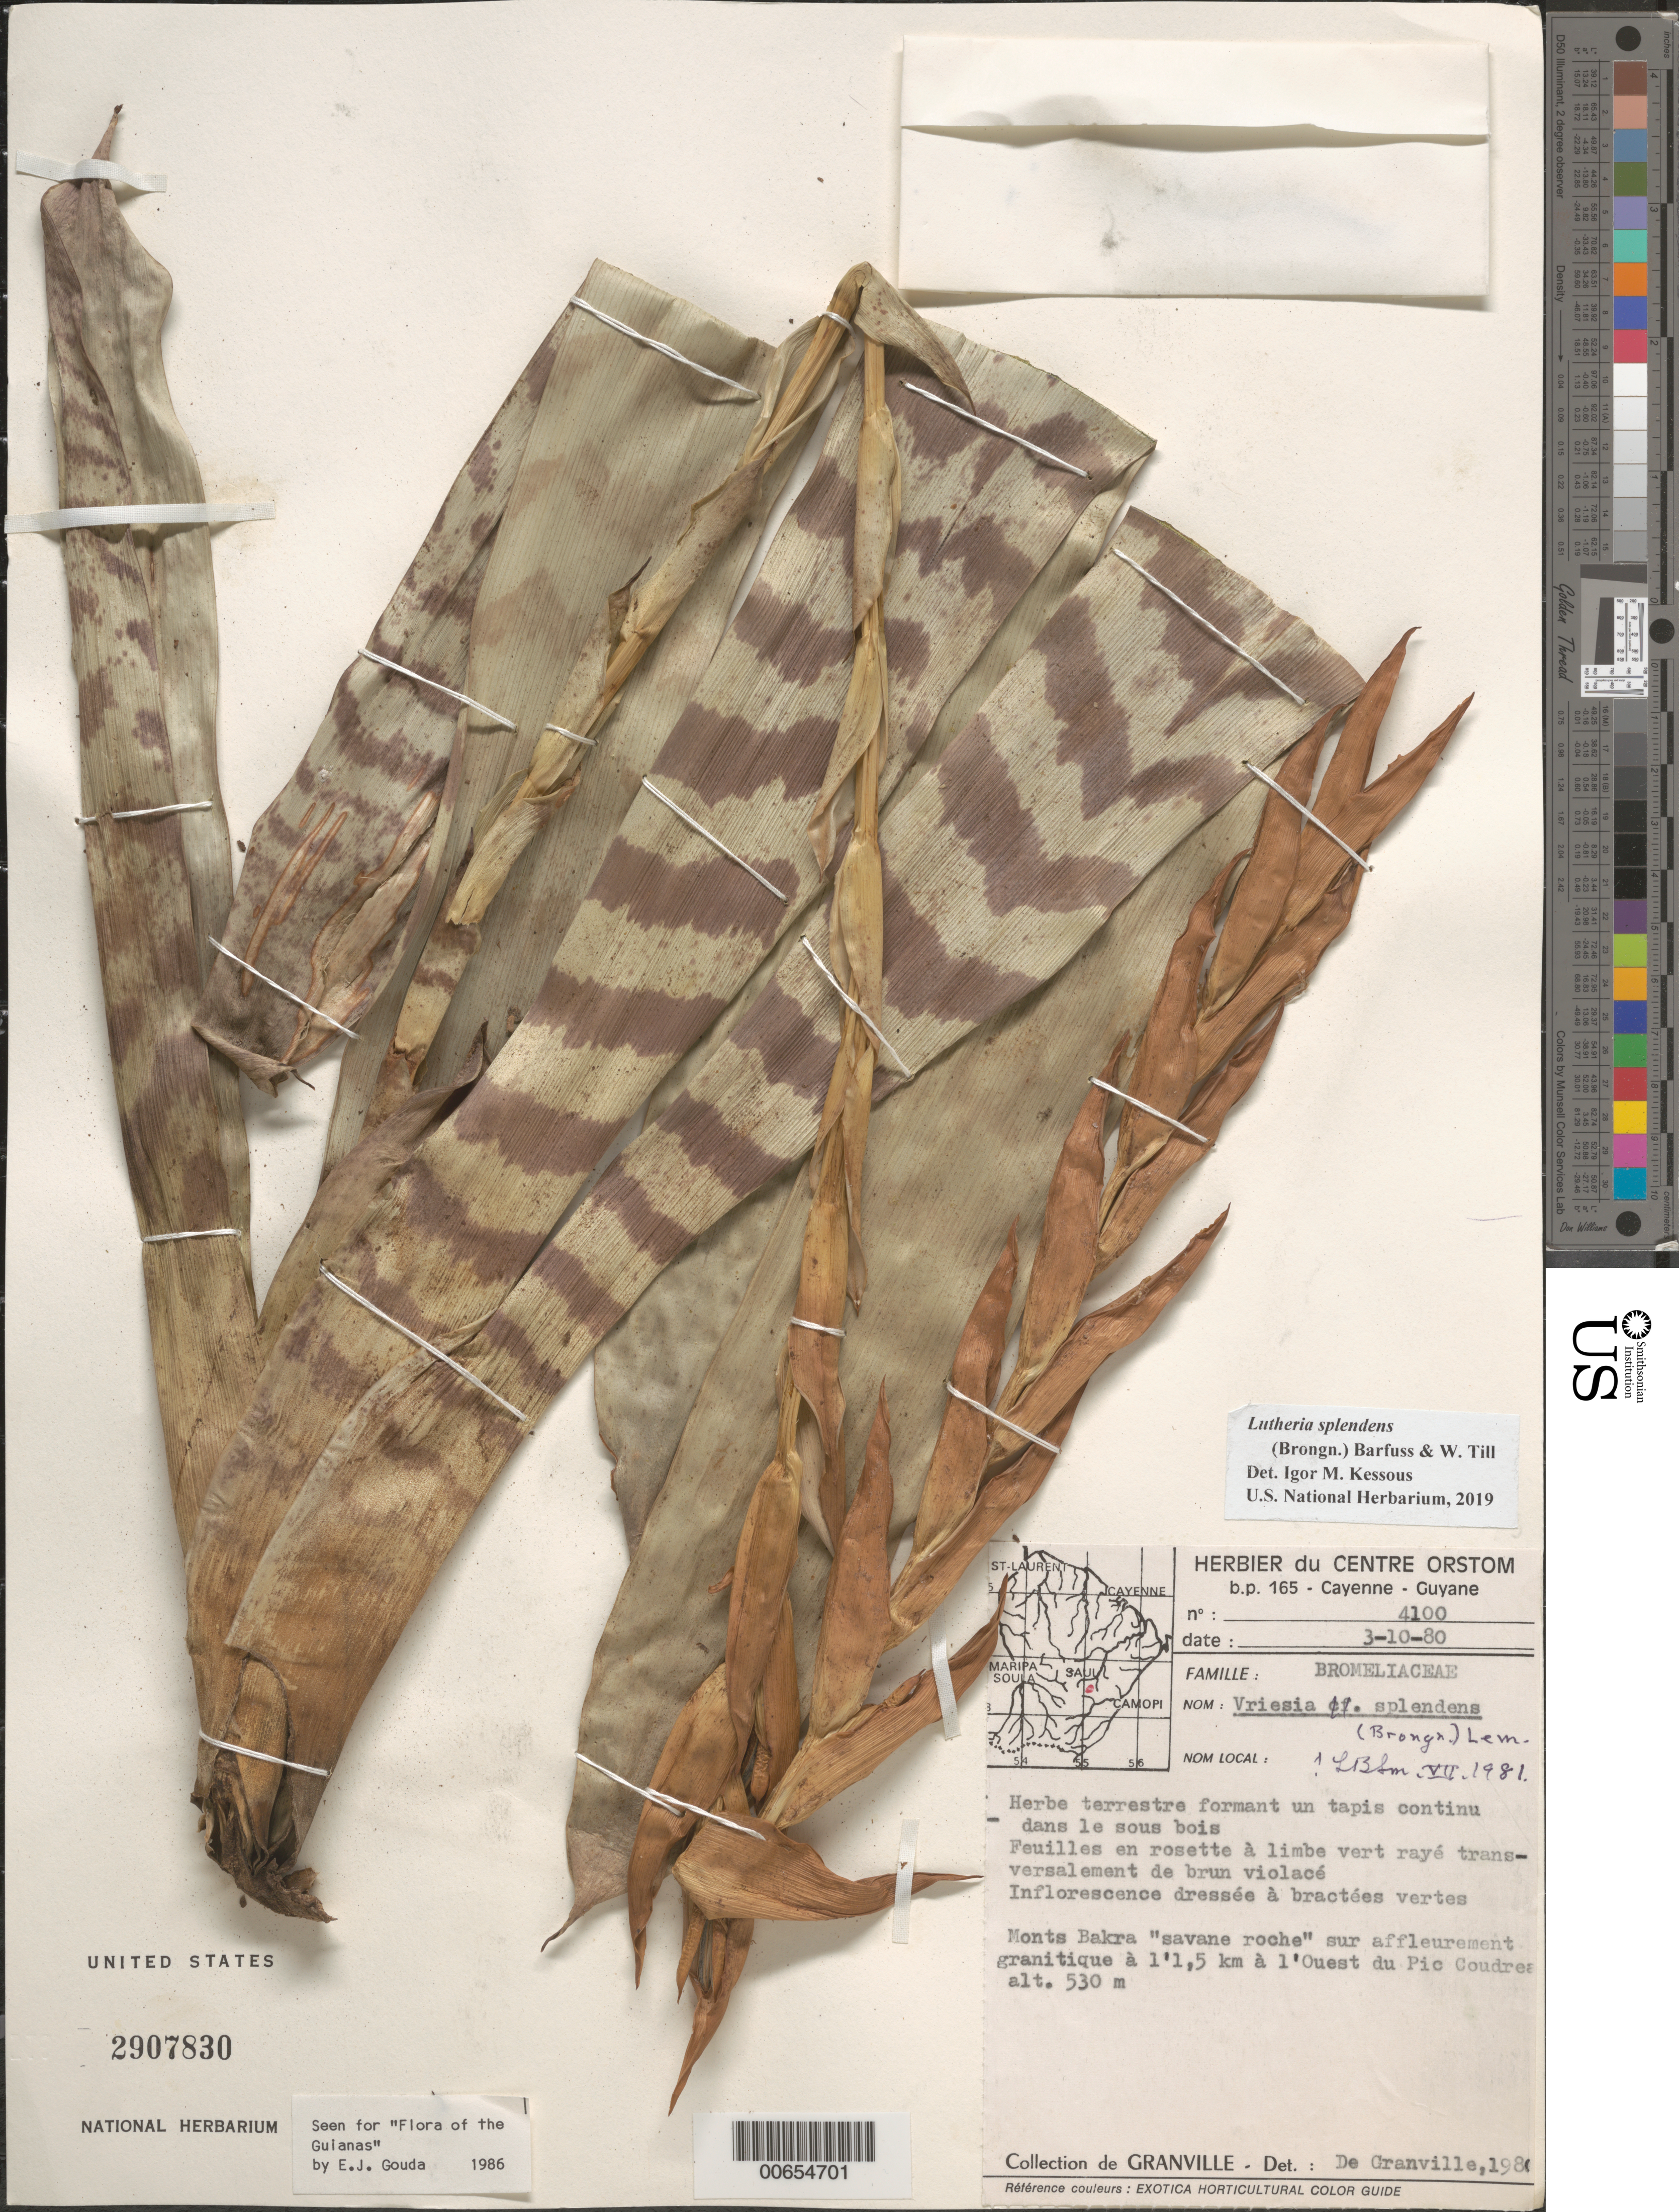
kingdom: Plantae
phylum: Tracheophyta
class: Liliopsida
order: Poales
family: Bromeliaceae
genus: Lutheria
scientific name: Lutheria splendens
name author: (Brongn.) W. Till & Barfuss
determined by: Kessous, Igor M.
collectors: J.-J. de Granville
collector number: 4100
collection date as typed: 3-Oct-80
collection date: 1980-10-03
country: French Guiana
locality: Monts Bakra, 1.5 km a l'Ouest du Pic Coudreau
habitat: Savane roche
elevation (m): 530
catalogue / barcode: US 2907830